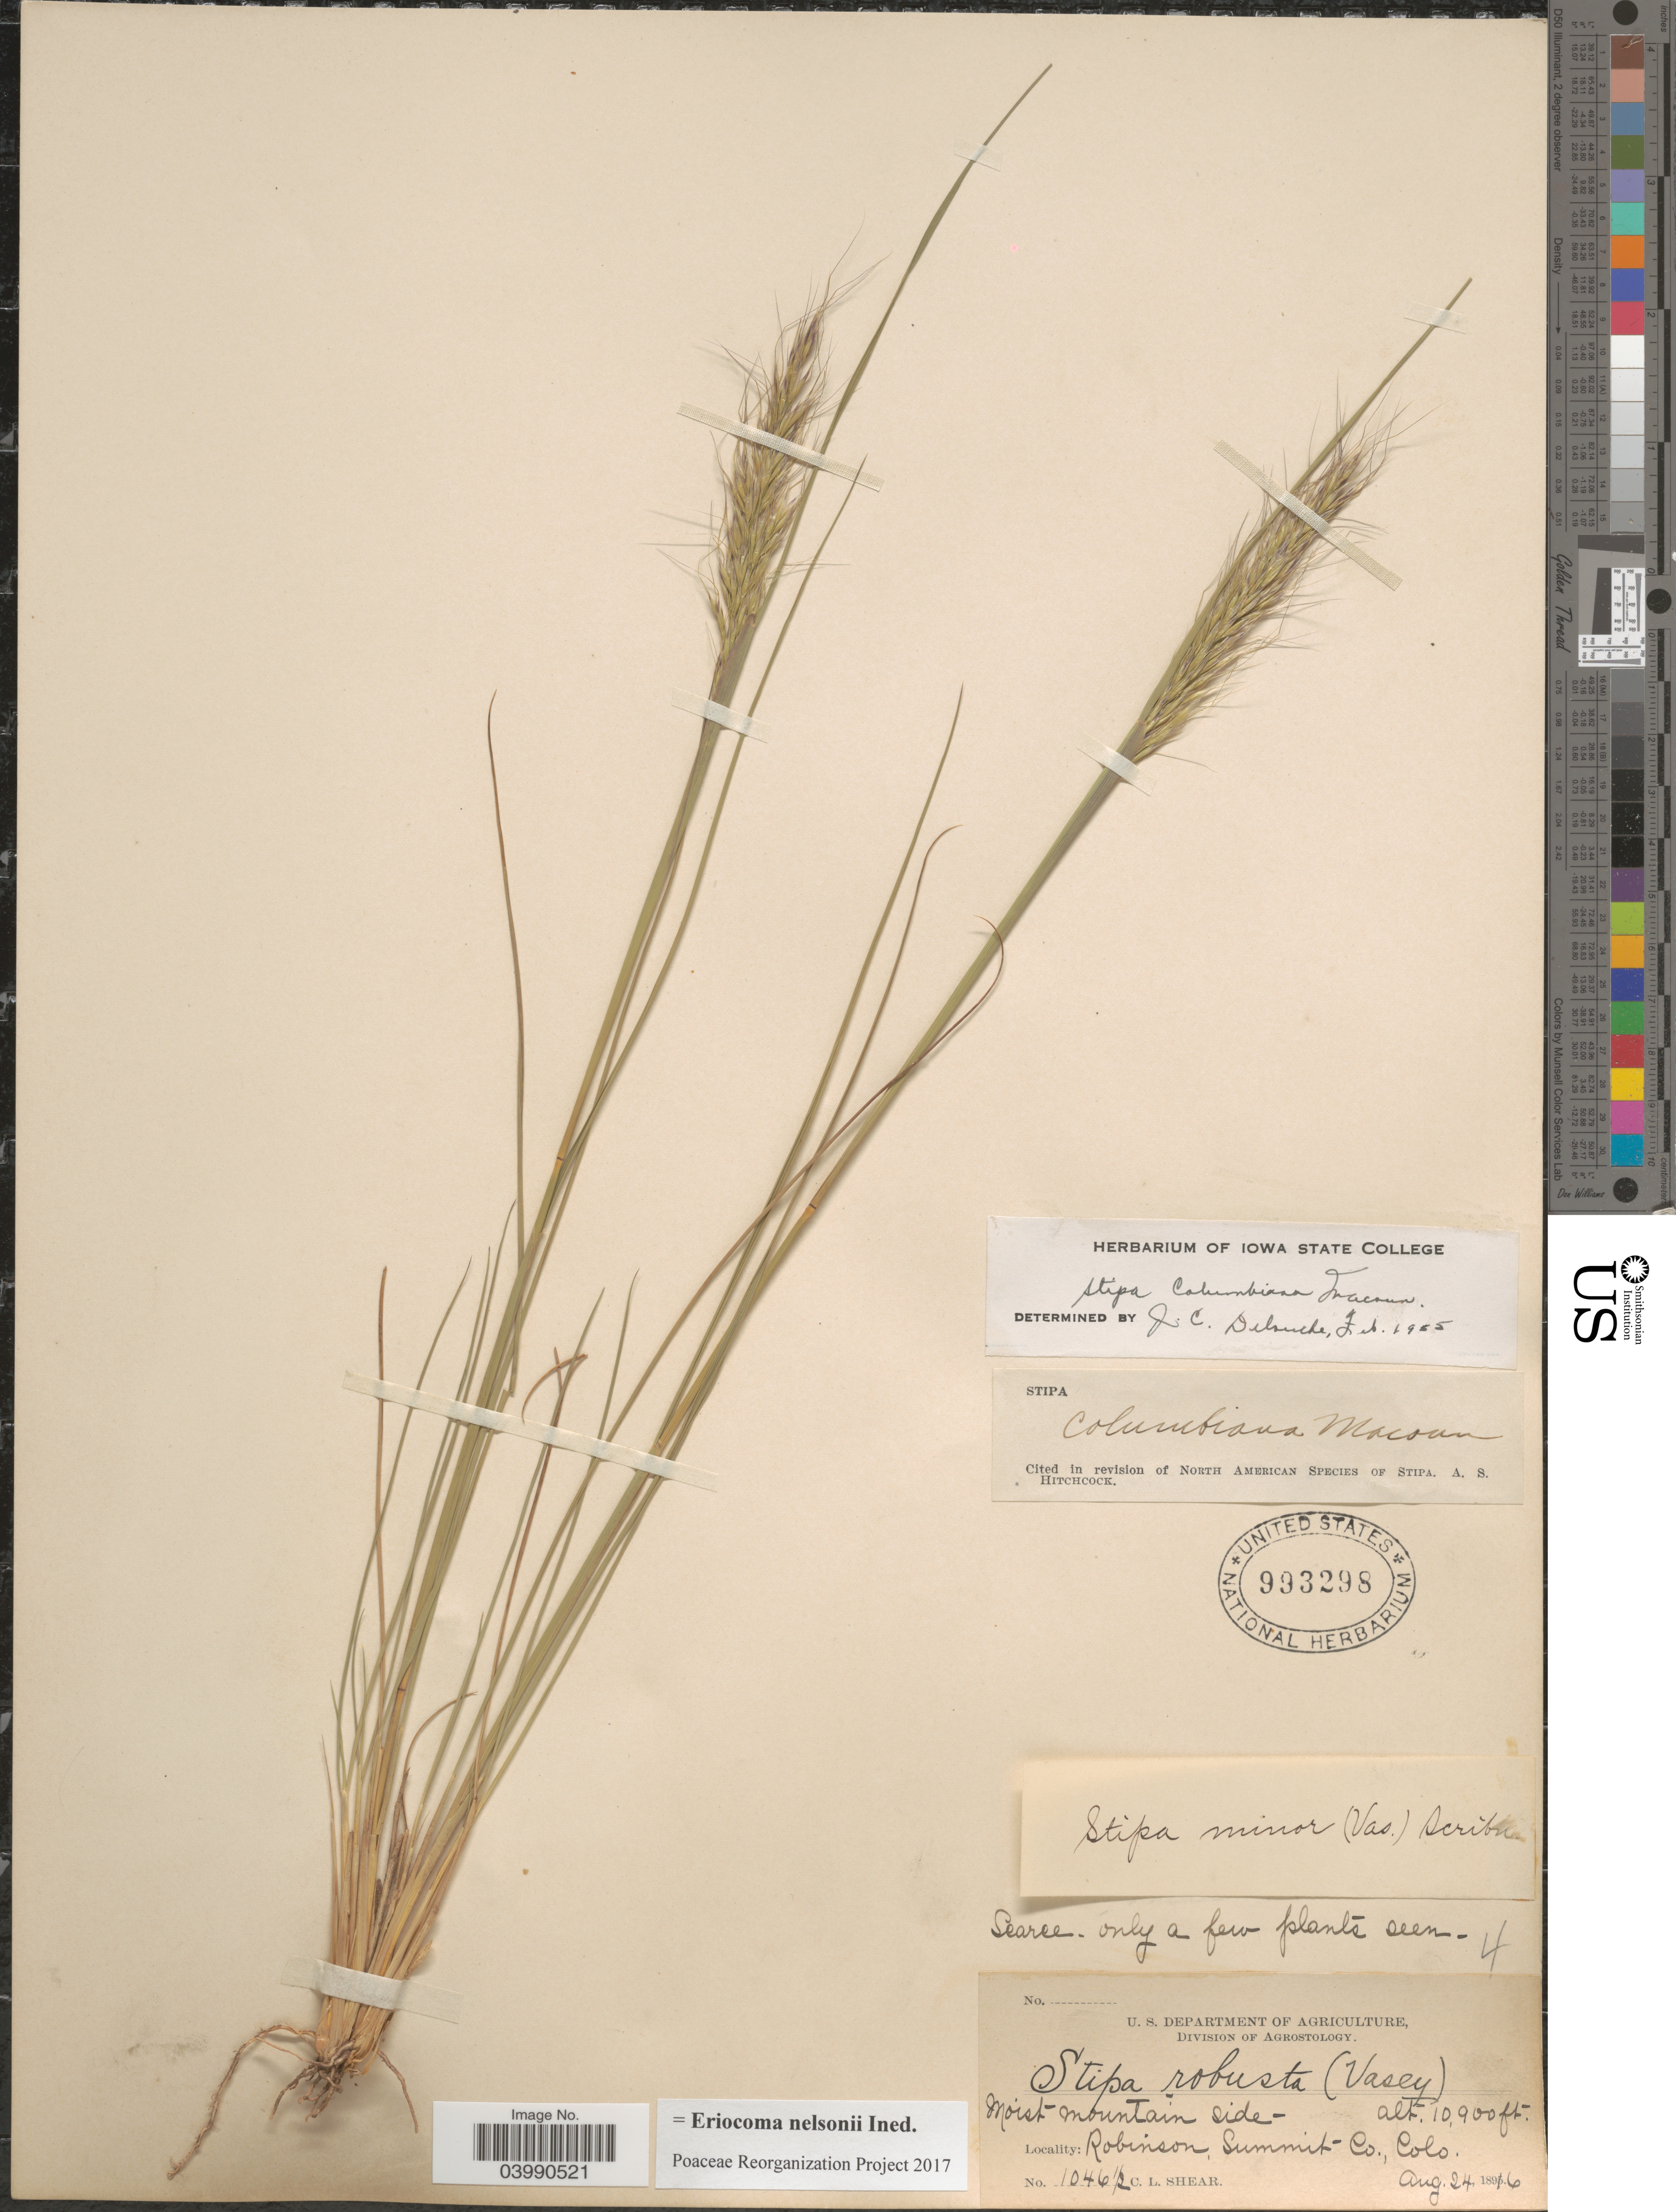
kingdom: Plantae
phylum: Tracheophyta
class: Liliopsida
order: Poales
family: Poaceae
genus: Eriocoma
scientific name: Eriocoma nelsonii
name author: (Scribn.) Romasch.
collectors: C. L. Shear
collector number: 1046½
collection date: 1816-08-24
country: United States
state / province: Colorado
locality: Moist mountain side- Robinson Summit Co.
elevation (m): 3322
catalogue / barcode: US 993298